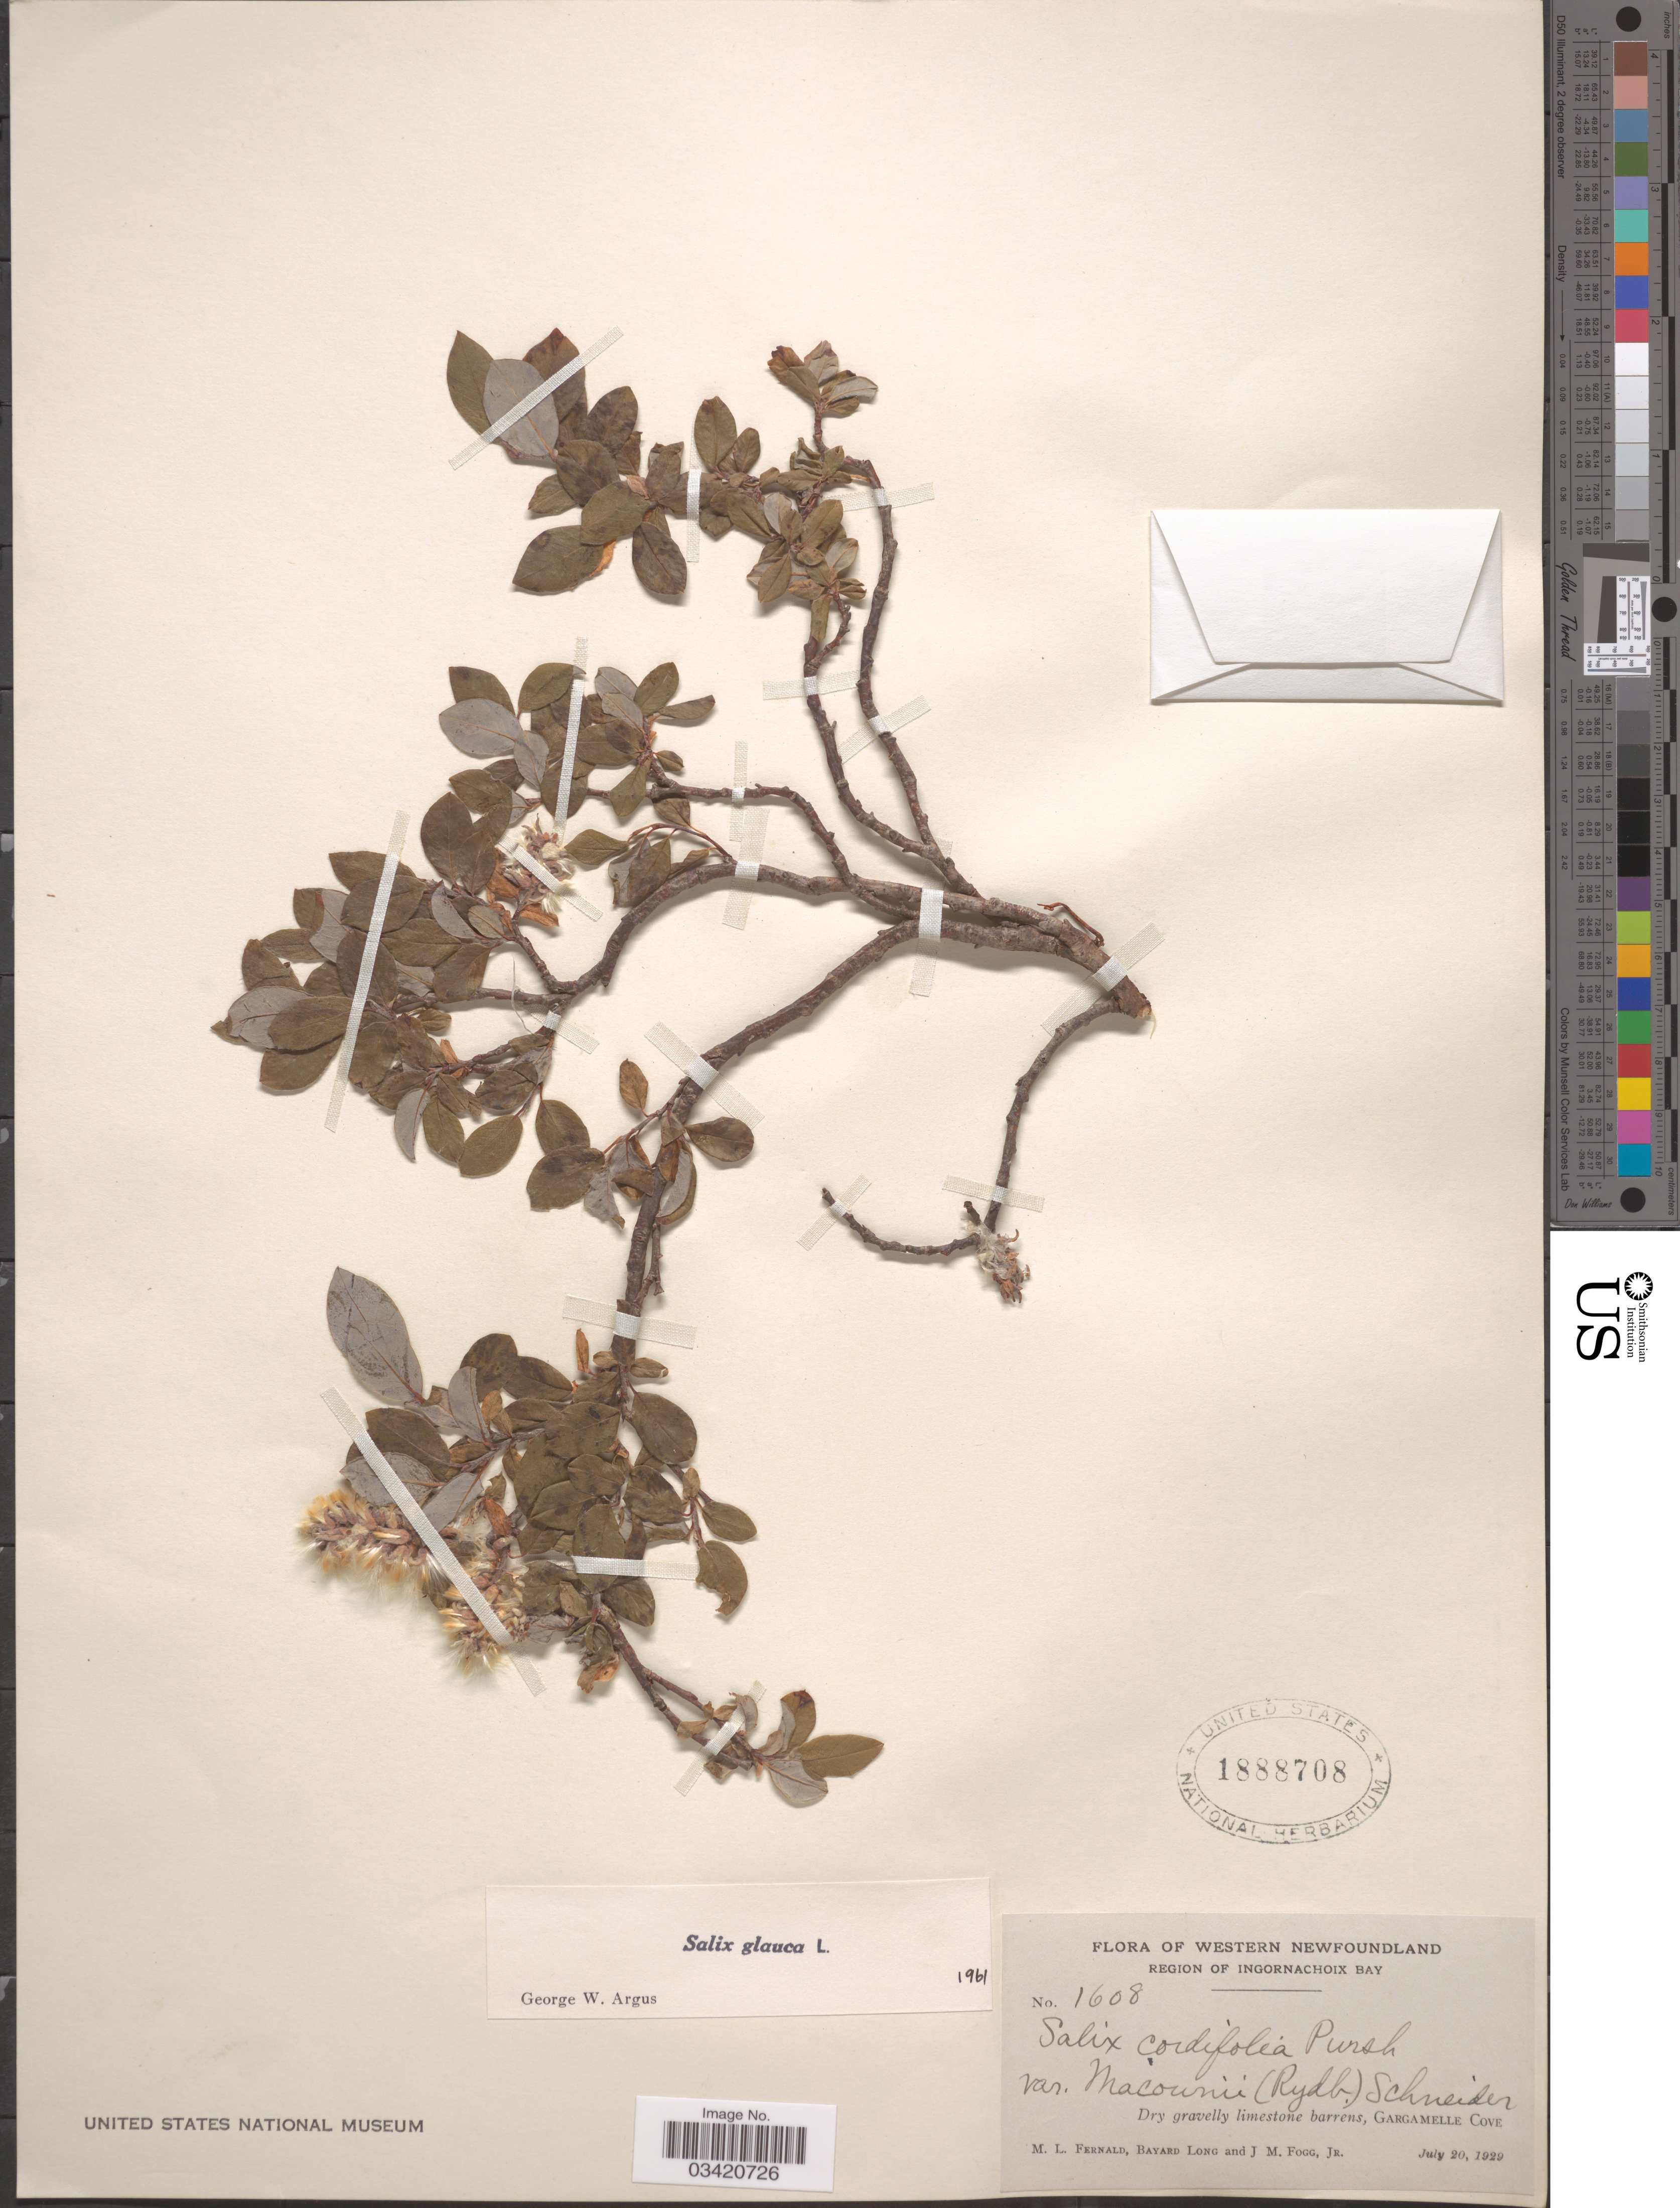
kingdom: Plantae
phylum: Tracheophyta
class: Magnoliopsida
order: Malpighiales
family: Salicaceae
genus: Salix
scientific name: Salix glauca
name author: L.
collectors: M. L. Fernald, B. Long & J. Fogg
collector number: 1608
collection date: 1929-07-20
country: Canada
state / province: Newfoundland and Labrador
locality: Western Newfoundland. Region of Ingornachoix Bay. Dry gravelly limestone barrens, Gargamelle Cove.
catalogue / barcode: US 1888708